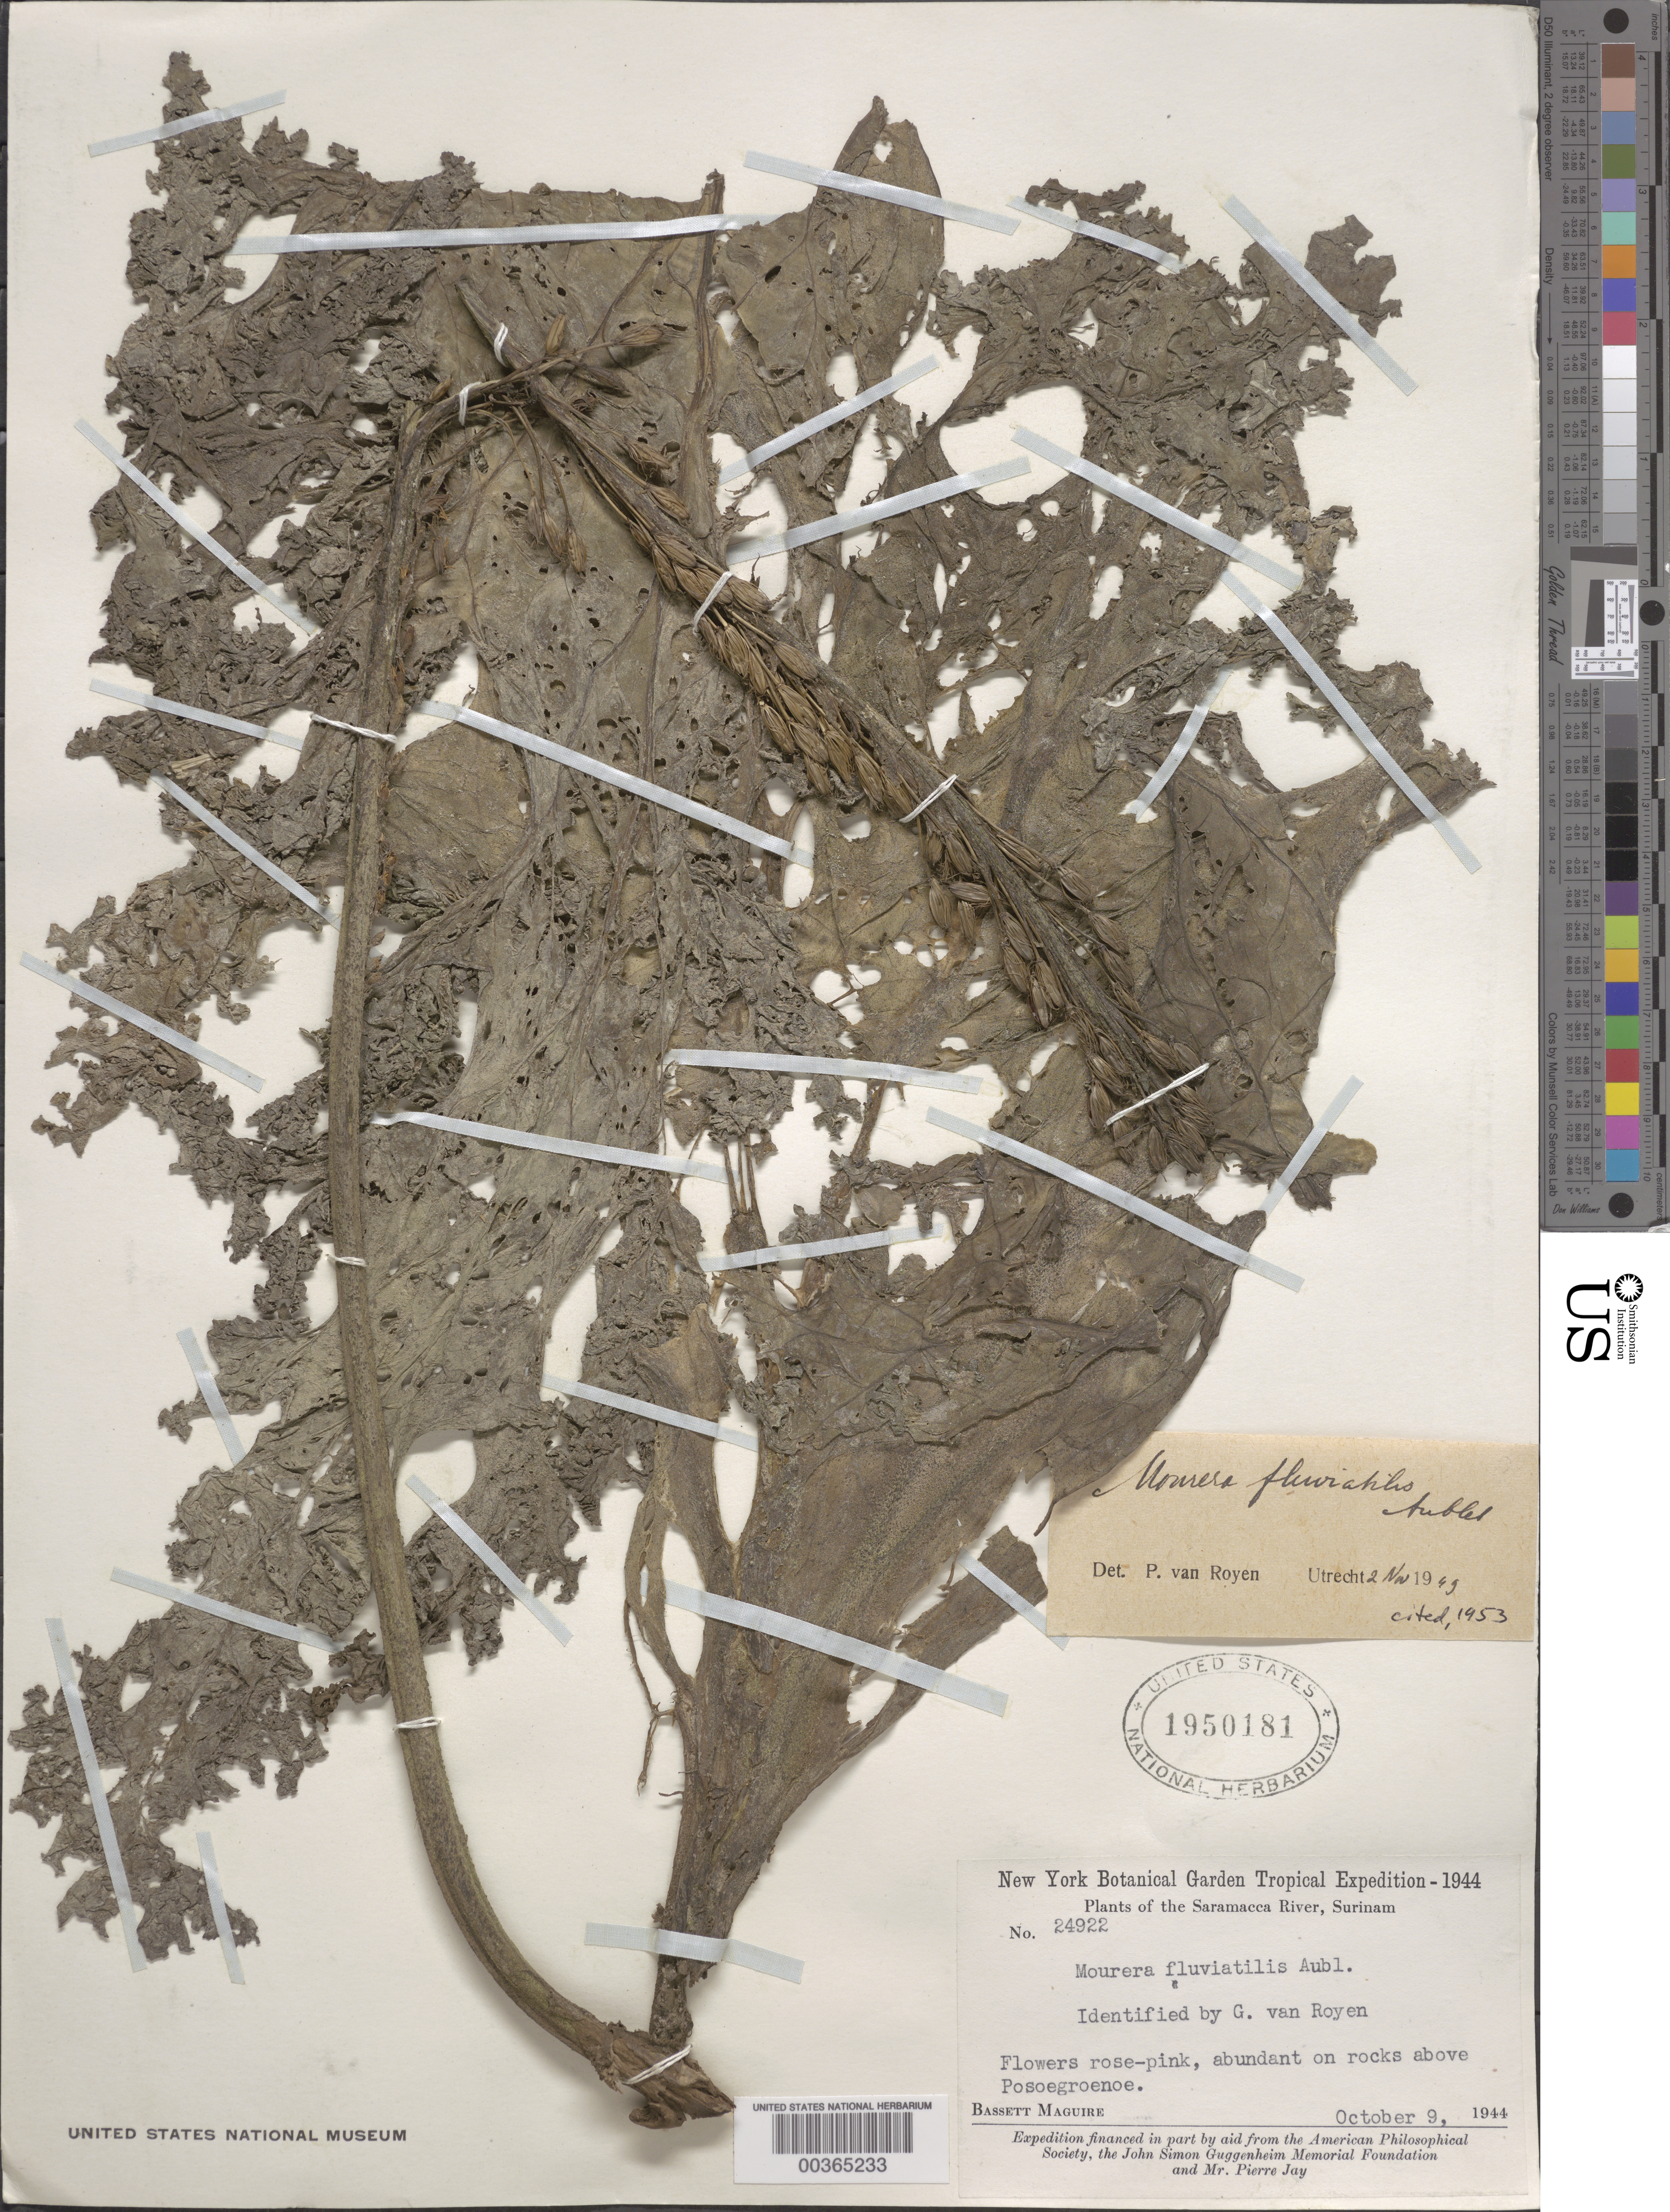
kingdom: Plantae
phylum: Tracheophyta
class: Magnoliopsida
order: Malpighiales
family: Podostemaceae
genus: Mourera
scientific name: Mourera fluviatilis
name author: Aubl.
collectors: B. Maguire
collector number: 24922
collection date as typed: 09 Oct 1944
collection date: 1944-10-09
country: Suriname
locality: Saramacca river, above posoegroenoe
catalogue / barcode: US 1950181